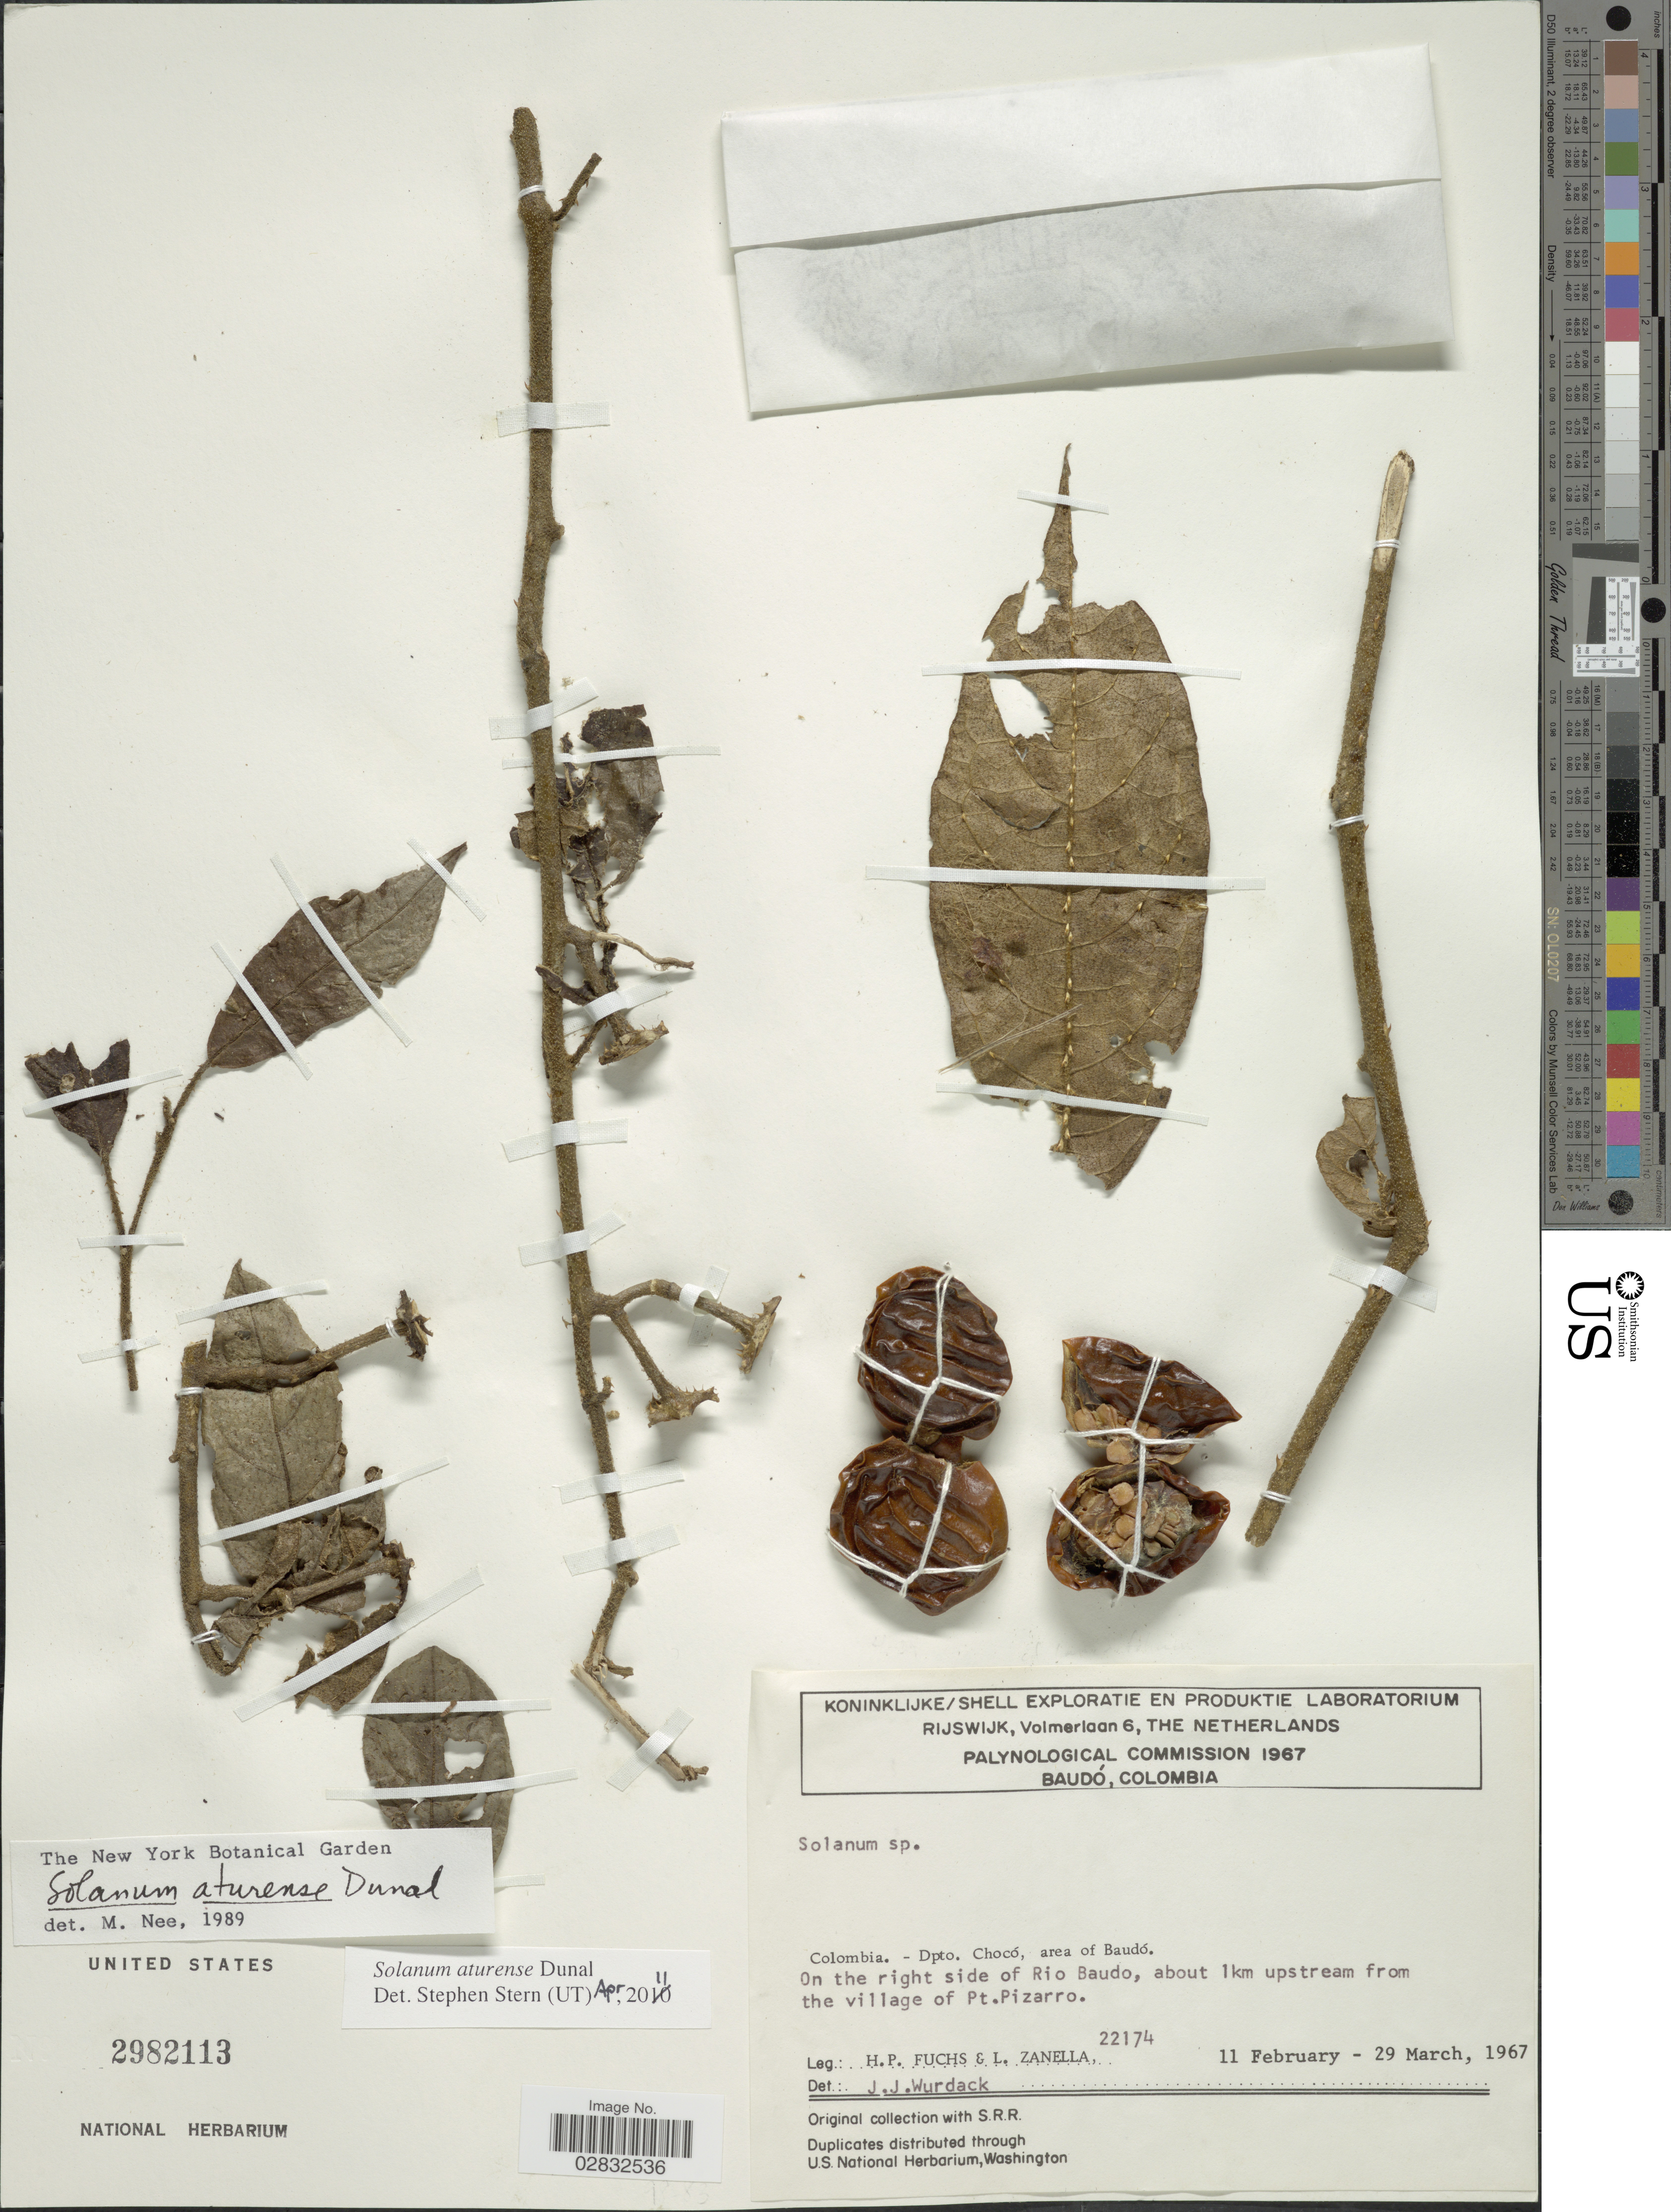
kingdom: Plantae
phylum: Tracheophyta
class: Magnoliopsida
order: Solanales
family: Solanaceae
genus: Solanum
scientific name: Solanum aturense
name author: Dunal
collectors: H. P. Fuchs & L. Zanella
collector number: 22174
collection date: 1967-02-11/1967-03-29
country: Colombia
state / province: Chocó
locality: Dpto. Chocó, area of Baudó, On the right side of Rio Baudo, about 1km upstream from the village of Pt. Pizarro.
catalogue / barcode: US 2982113